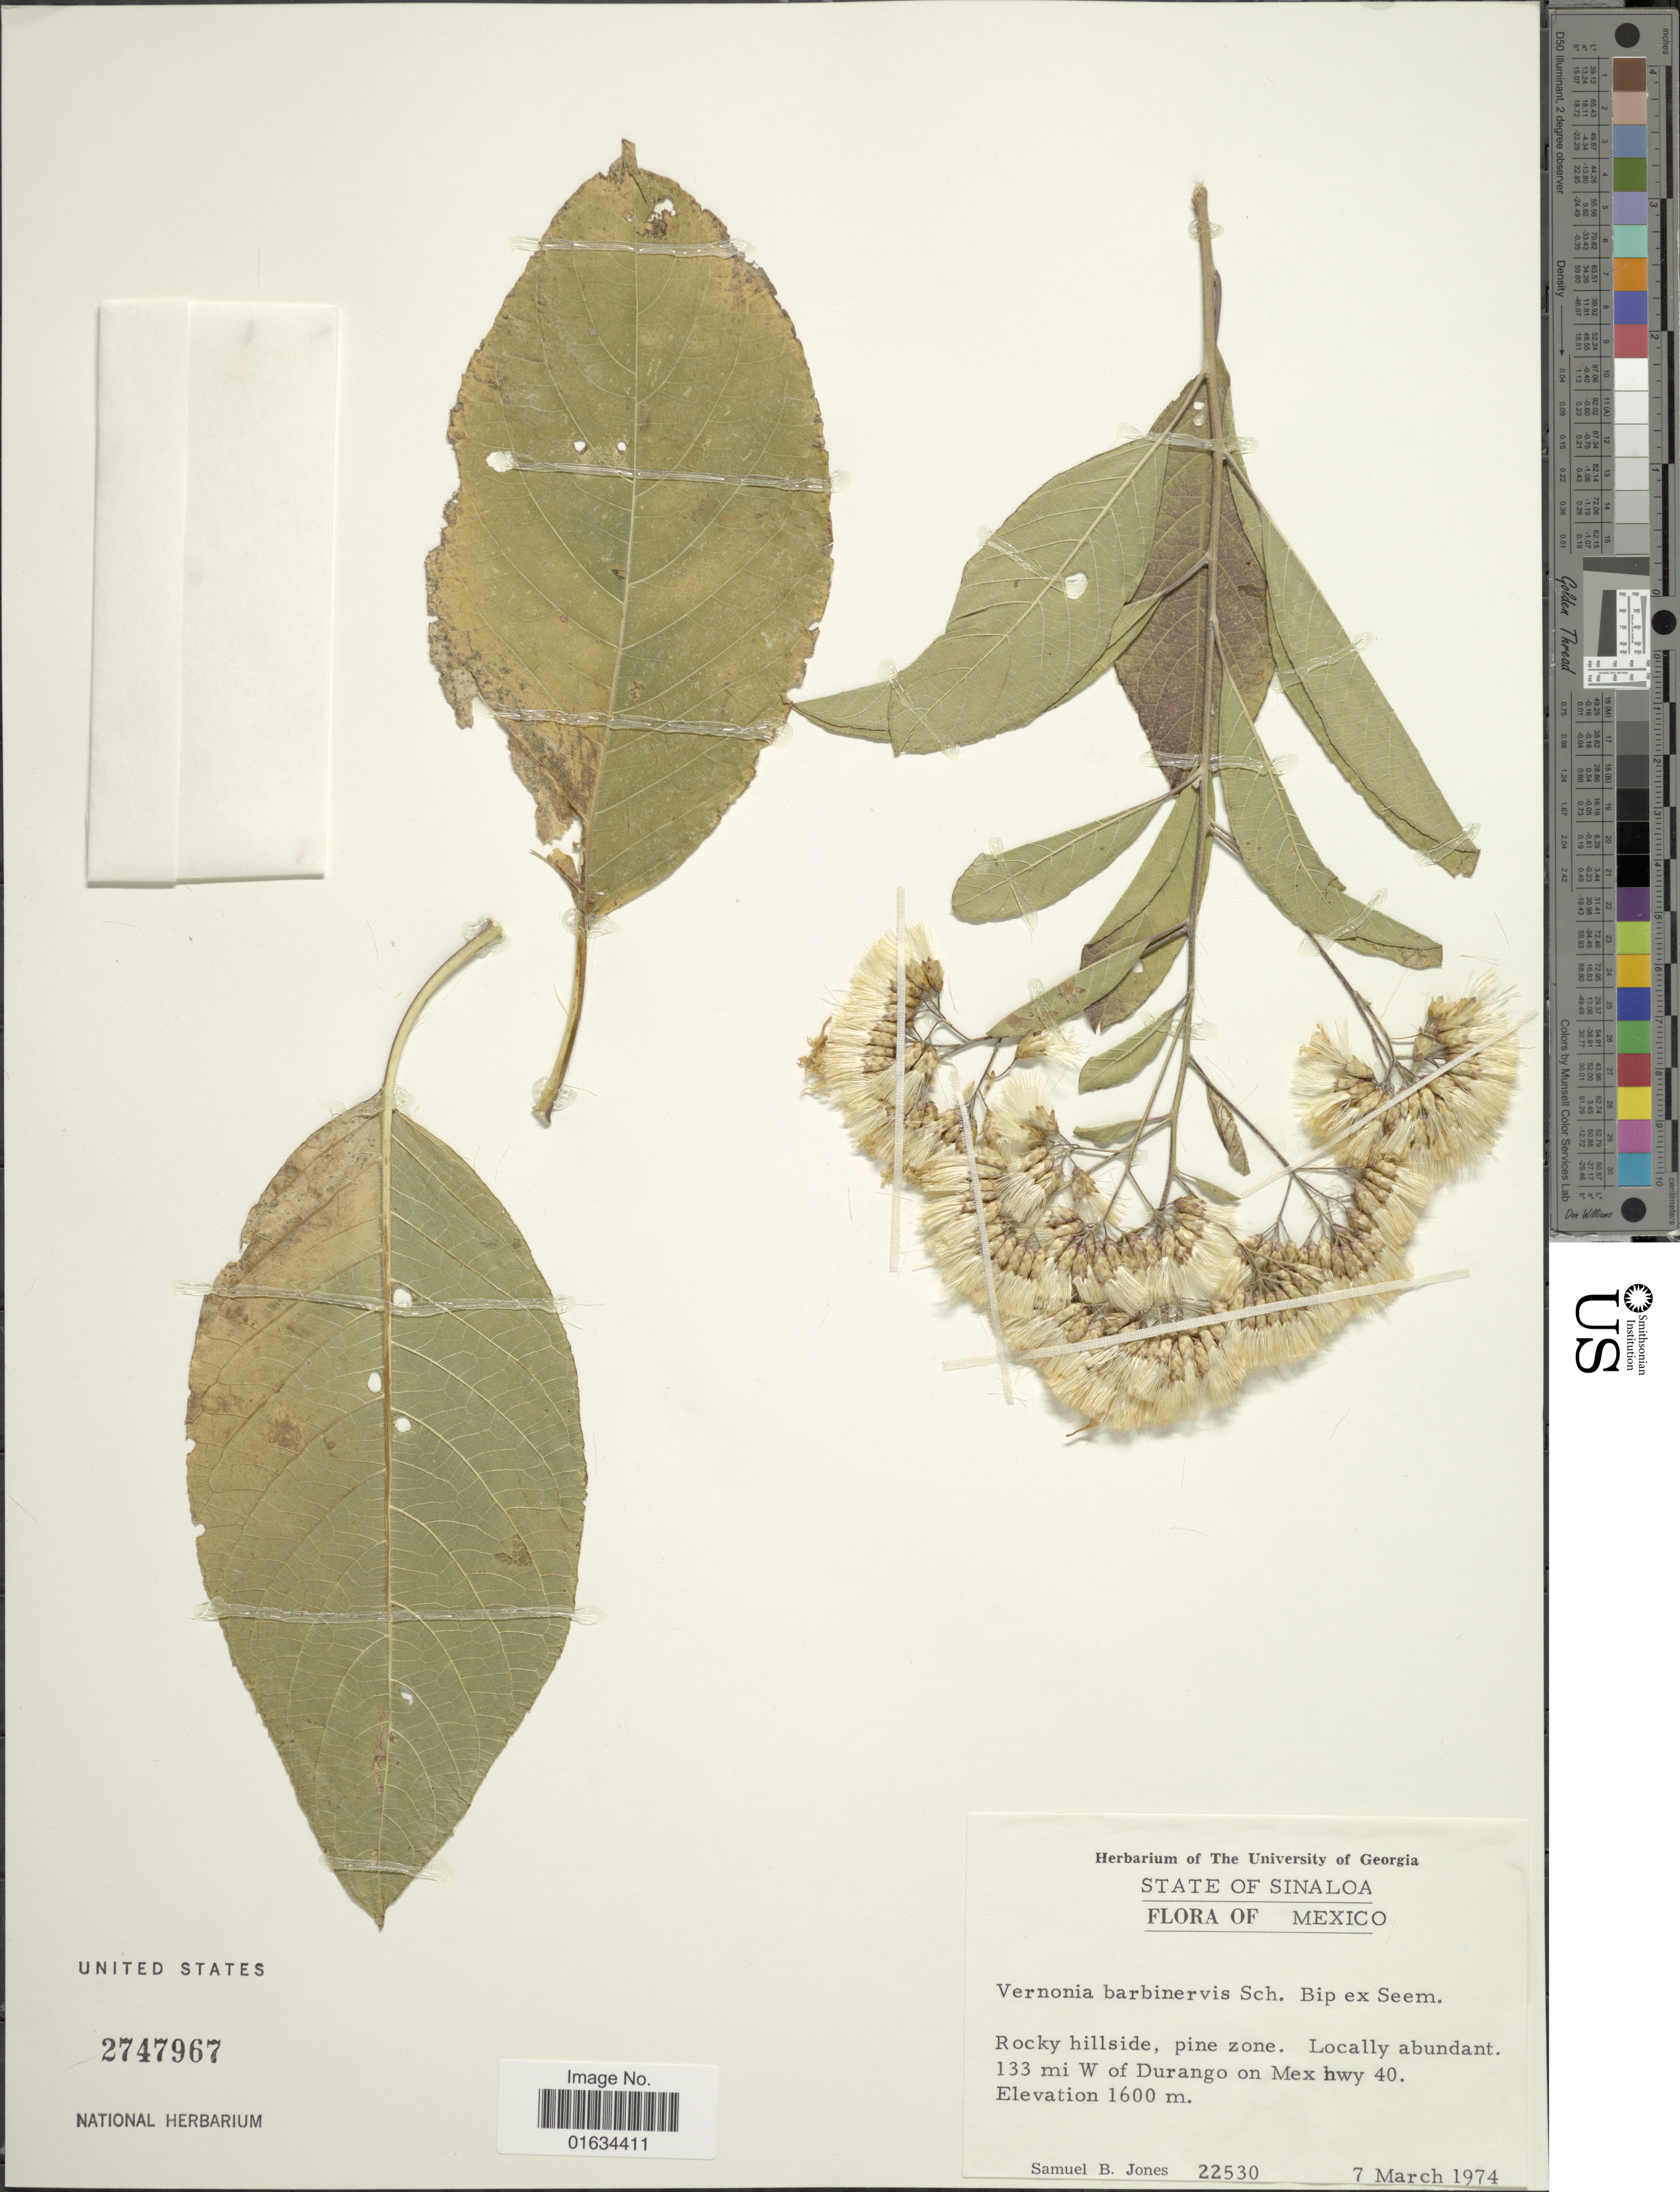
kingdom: Plantae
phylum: Tracheophyta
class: Magnoliopsida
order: Asterales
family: Asteraceae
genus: Eremosis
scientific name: Eremosis barbinervis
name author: (Sch. Bip.) Gleason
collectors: S. B. Jones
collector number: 22530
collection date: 1974-03-07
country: Mexico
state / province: Sinaloa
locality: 133 mi W of Durango on Mex hwy 40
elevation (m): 1600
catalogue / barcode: US 2747967